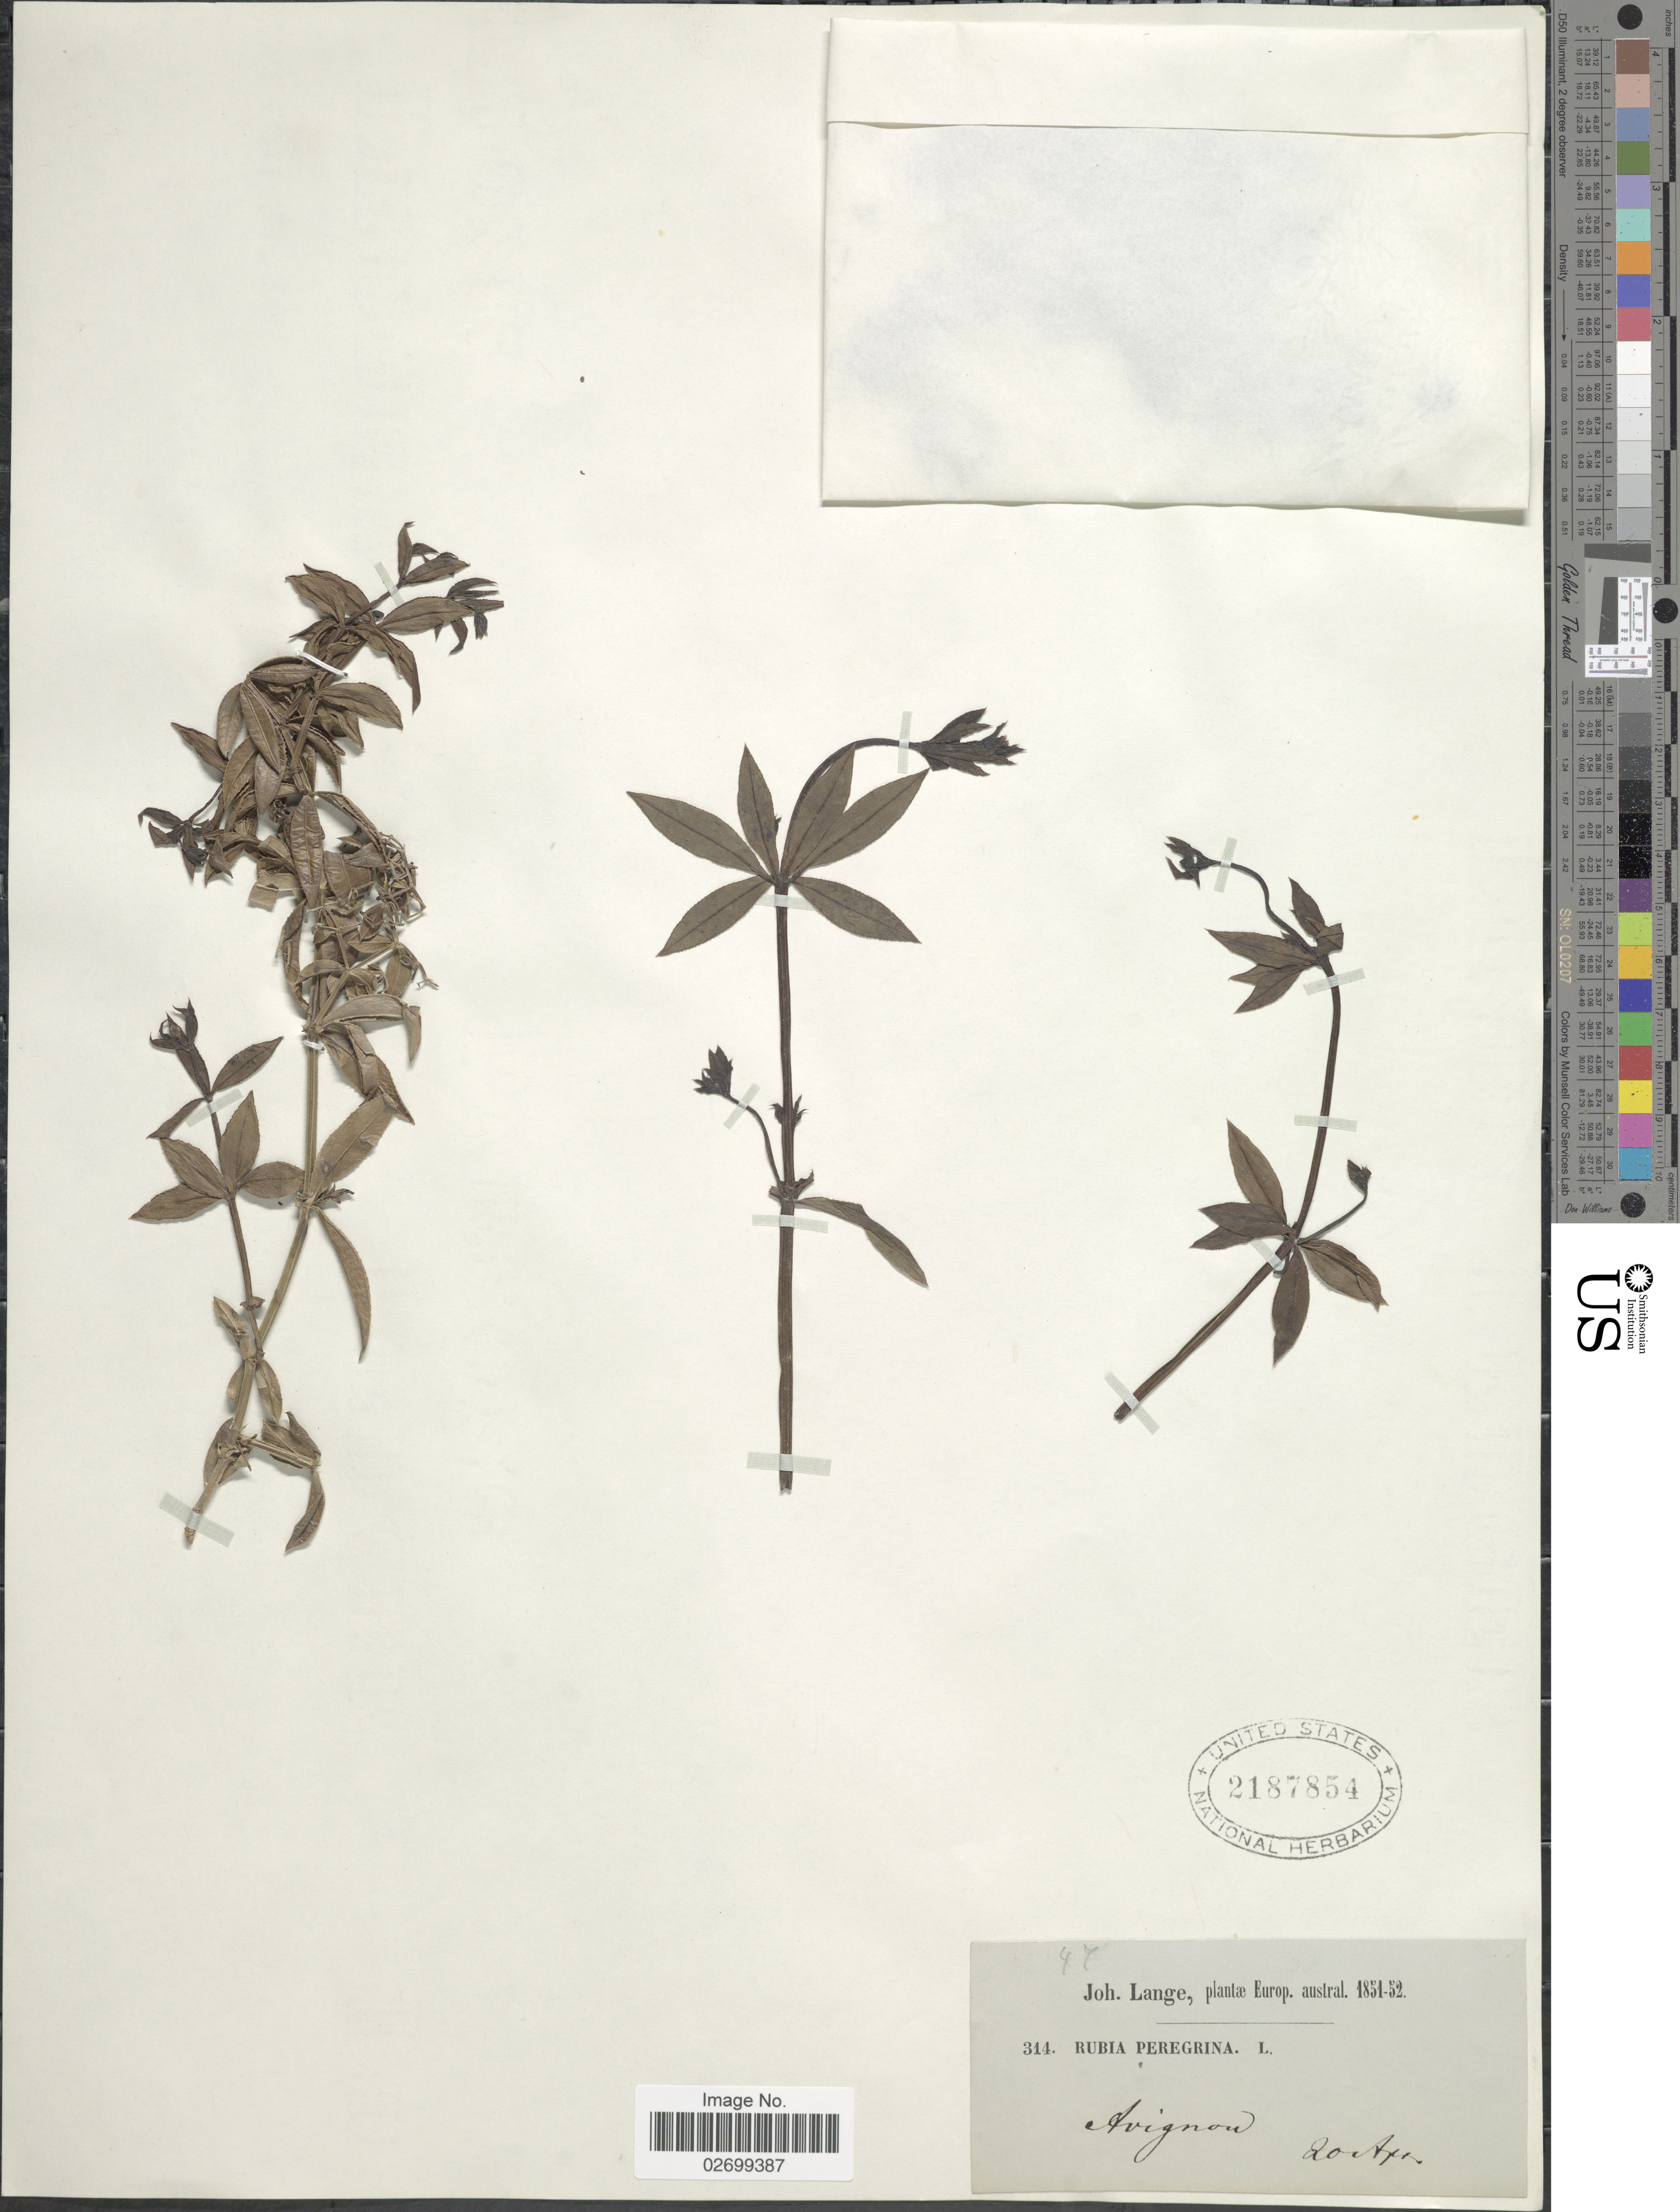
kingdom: Plantae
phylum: Tracheophyta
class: Magnoliopsida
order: Gentianales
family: Rubiaceae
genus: Rubia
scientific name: Rubia peregrina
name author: L.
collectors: J. M. C. Lange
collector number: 314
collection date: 1851-04-20/1852-04-20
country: France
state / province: Provence-Alpes-Côte d'Azur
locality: Europ. austral. Avignon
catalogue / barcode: US 2187854